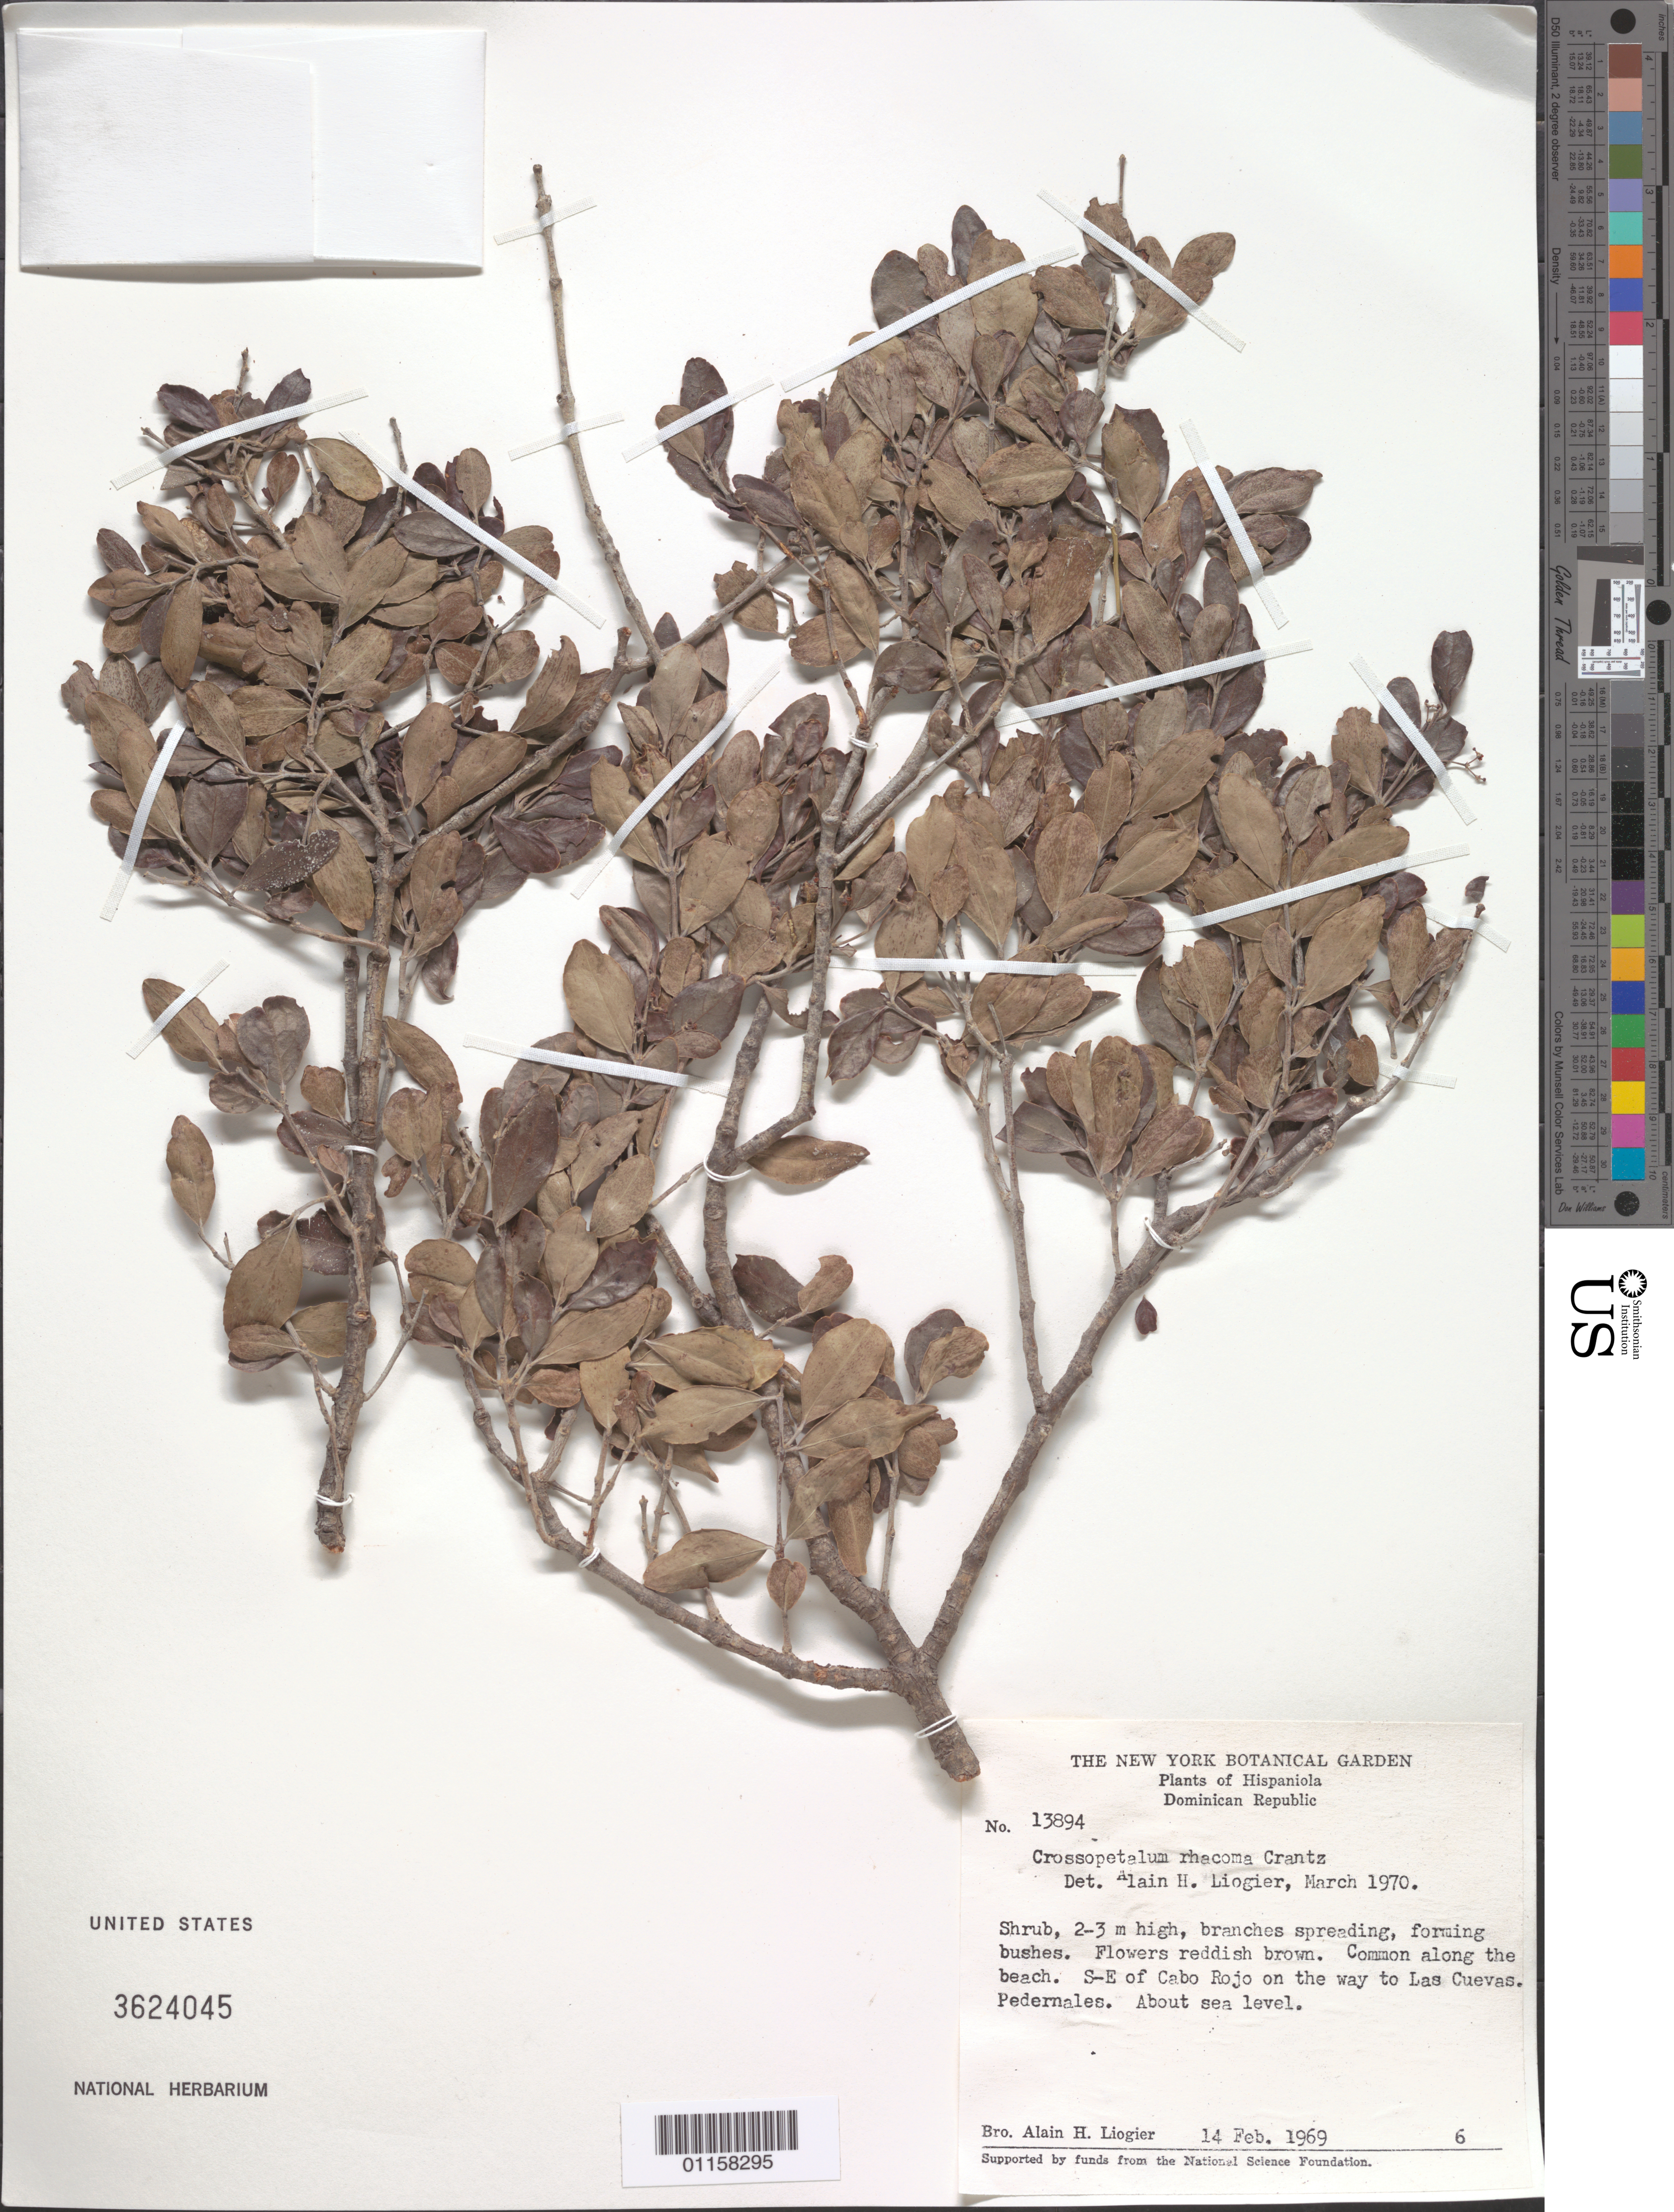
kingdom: Plantae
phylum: Tracheophyta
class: Magnoliopsida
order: Celastrales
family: Celastraceae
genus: Crossopetalum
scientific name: Crossopetalum rhacoma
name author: Crantz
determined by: Liogier, Alain H.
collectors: A. H. Liogier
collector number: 13894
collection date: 1969-02-14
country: Dominican Republic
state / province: Pedernales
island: Hispaniola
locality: Cabo Rojo, SE of, on the way to Las Cuevas.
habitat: Common along the beach.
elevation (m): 0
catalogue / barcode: US 3624045